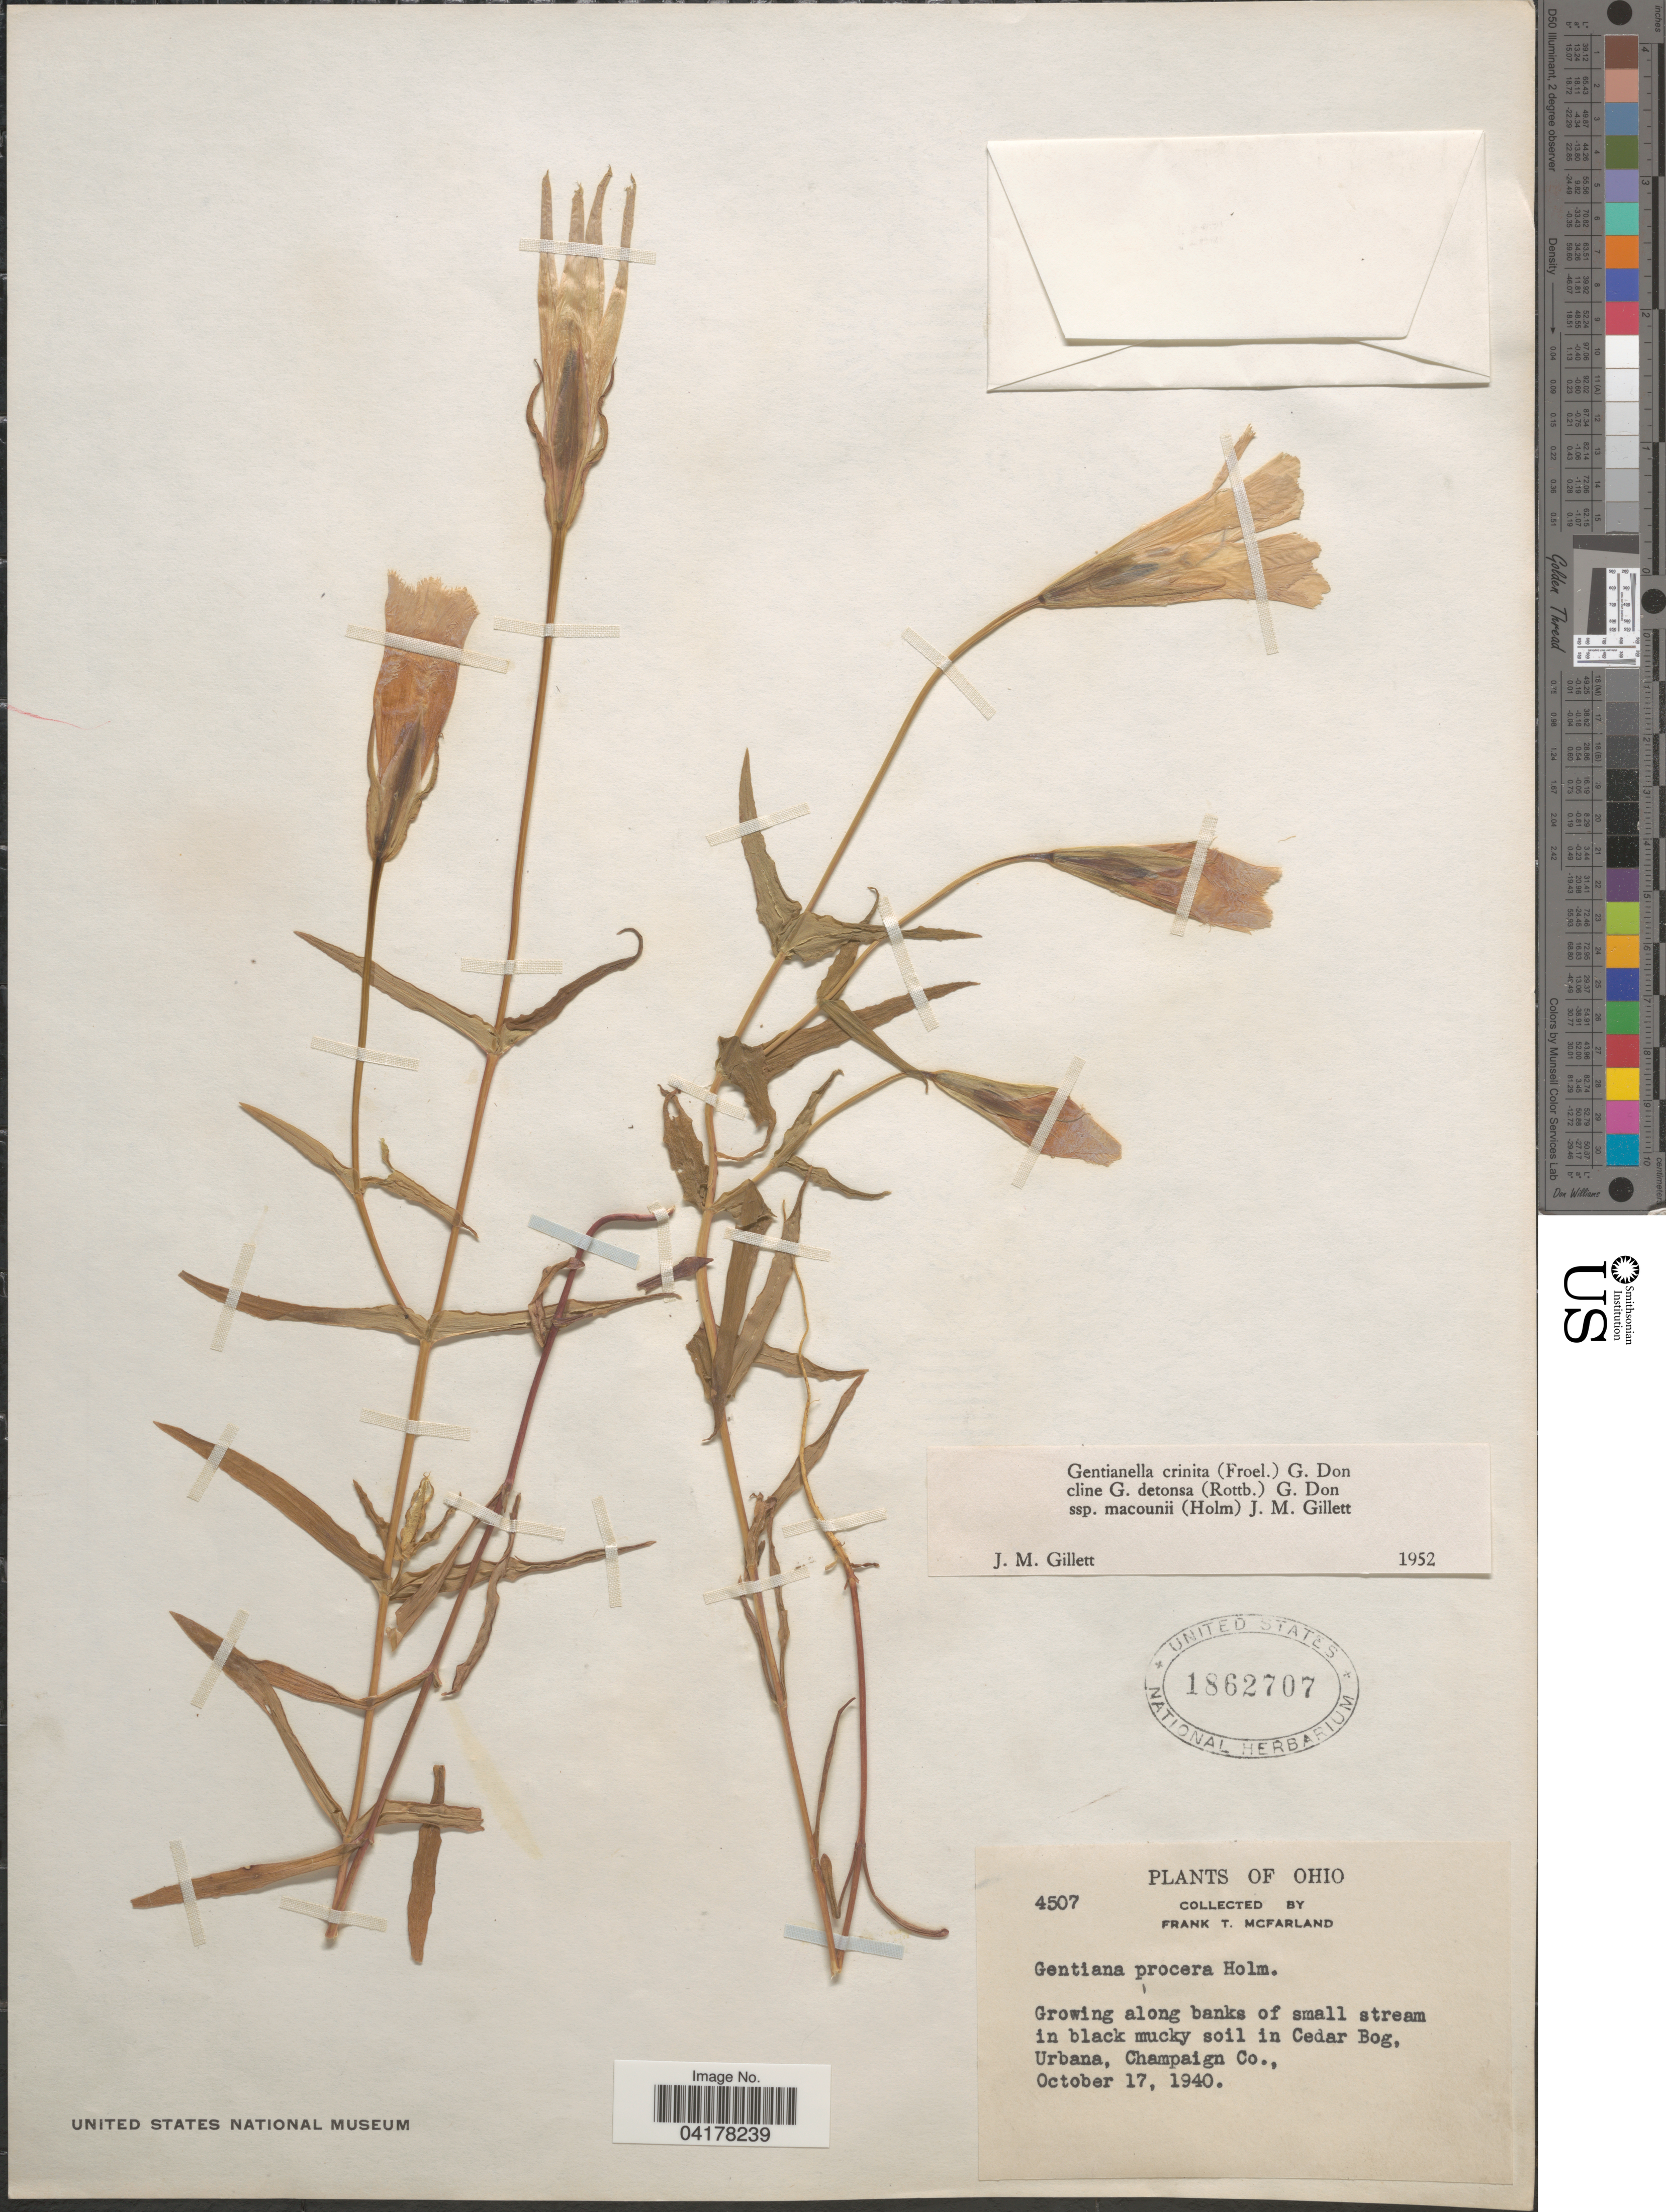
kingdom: Plantae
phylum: Tracheophyta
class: Magnoliopsida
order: Gentianales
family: Gentianaceae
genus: Gentianella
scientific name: Gentianella crinita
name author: (Froel.) G. Don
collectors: F. McFarland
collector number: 4507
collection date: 1940-10-17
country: United States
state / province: Ohio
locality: In Cedar Bog, Urbana, Champaign Co.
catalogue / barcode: US 1862707